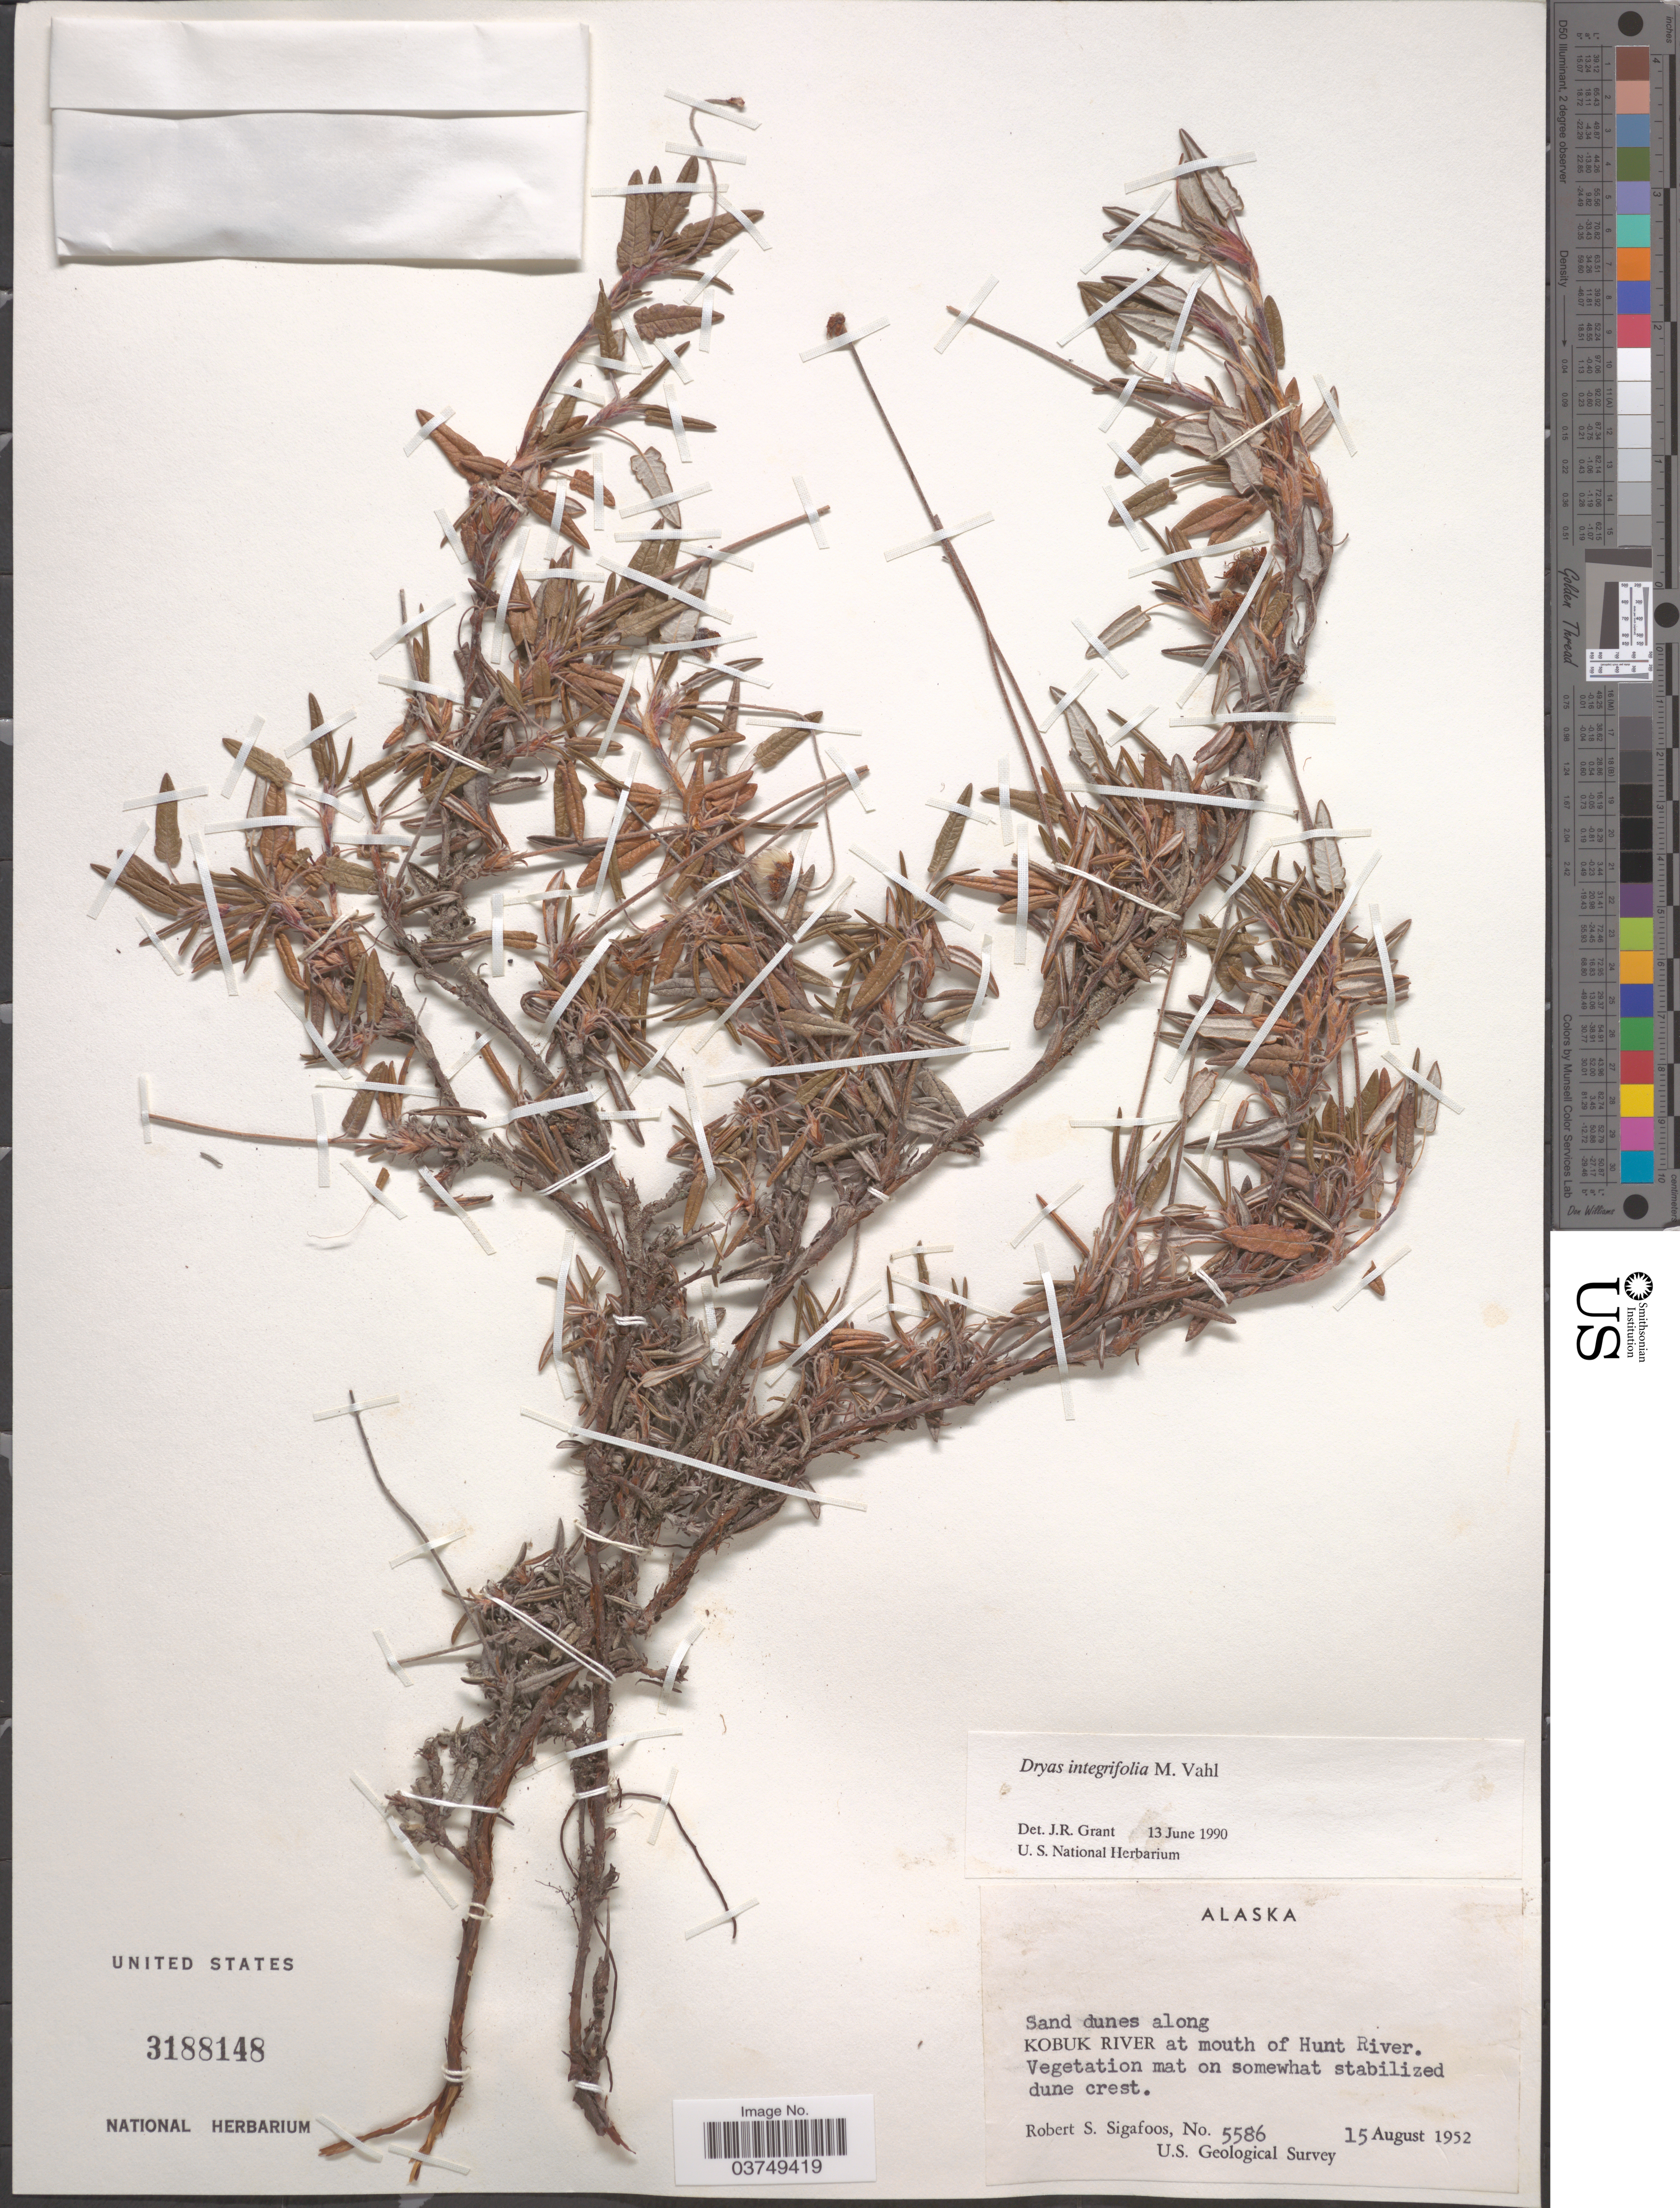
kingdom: Plantae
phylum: Tracheophyta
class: Magnoliopsida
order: Rosales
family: Rosaceae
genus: Dryas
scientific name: Dryas integrifolia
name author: Vahl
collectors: R. Sigafoos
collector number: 5586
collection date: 1952-08-15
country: United States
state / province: Alaska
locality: Along Kobuk River at mouth of Hunt River.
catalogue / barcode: US 3188148